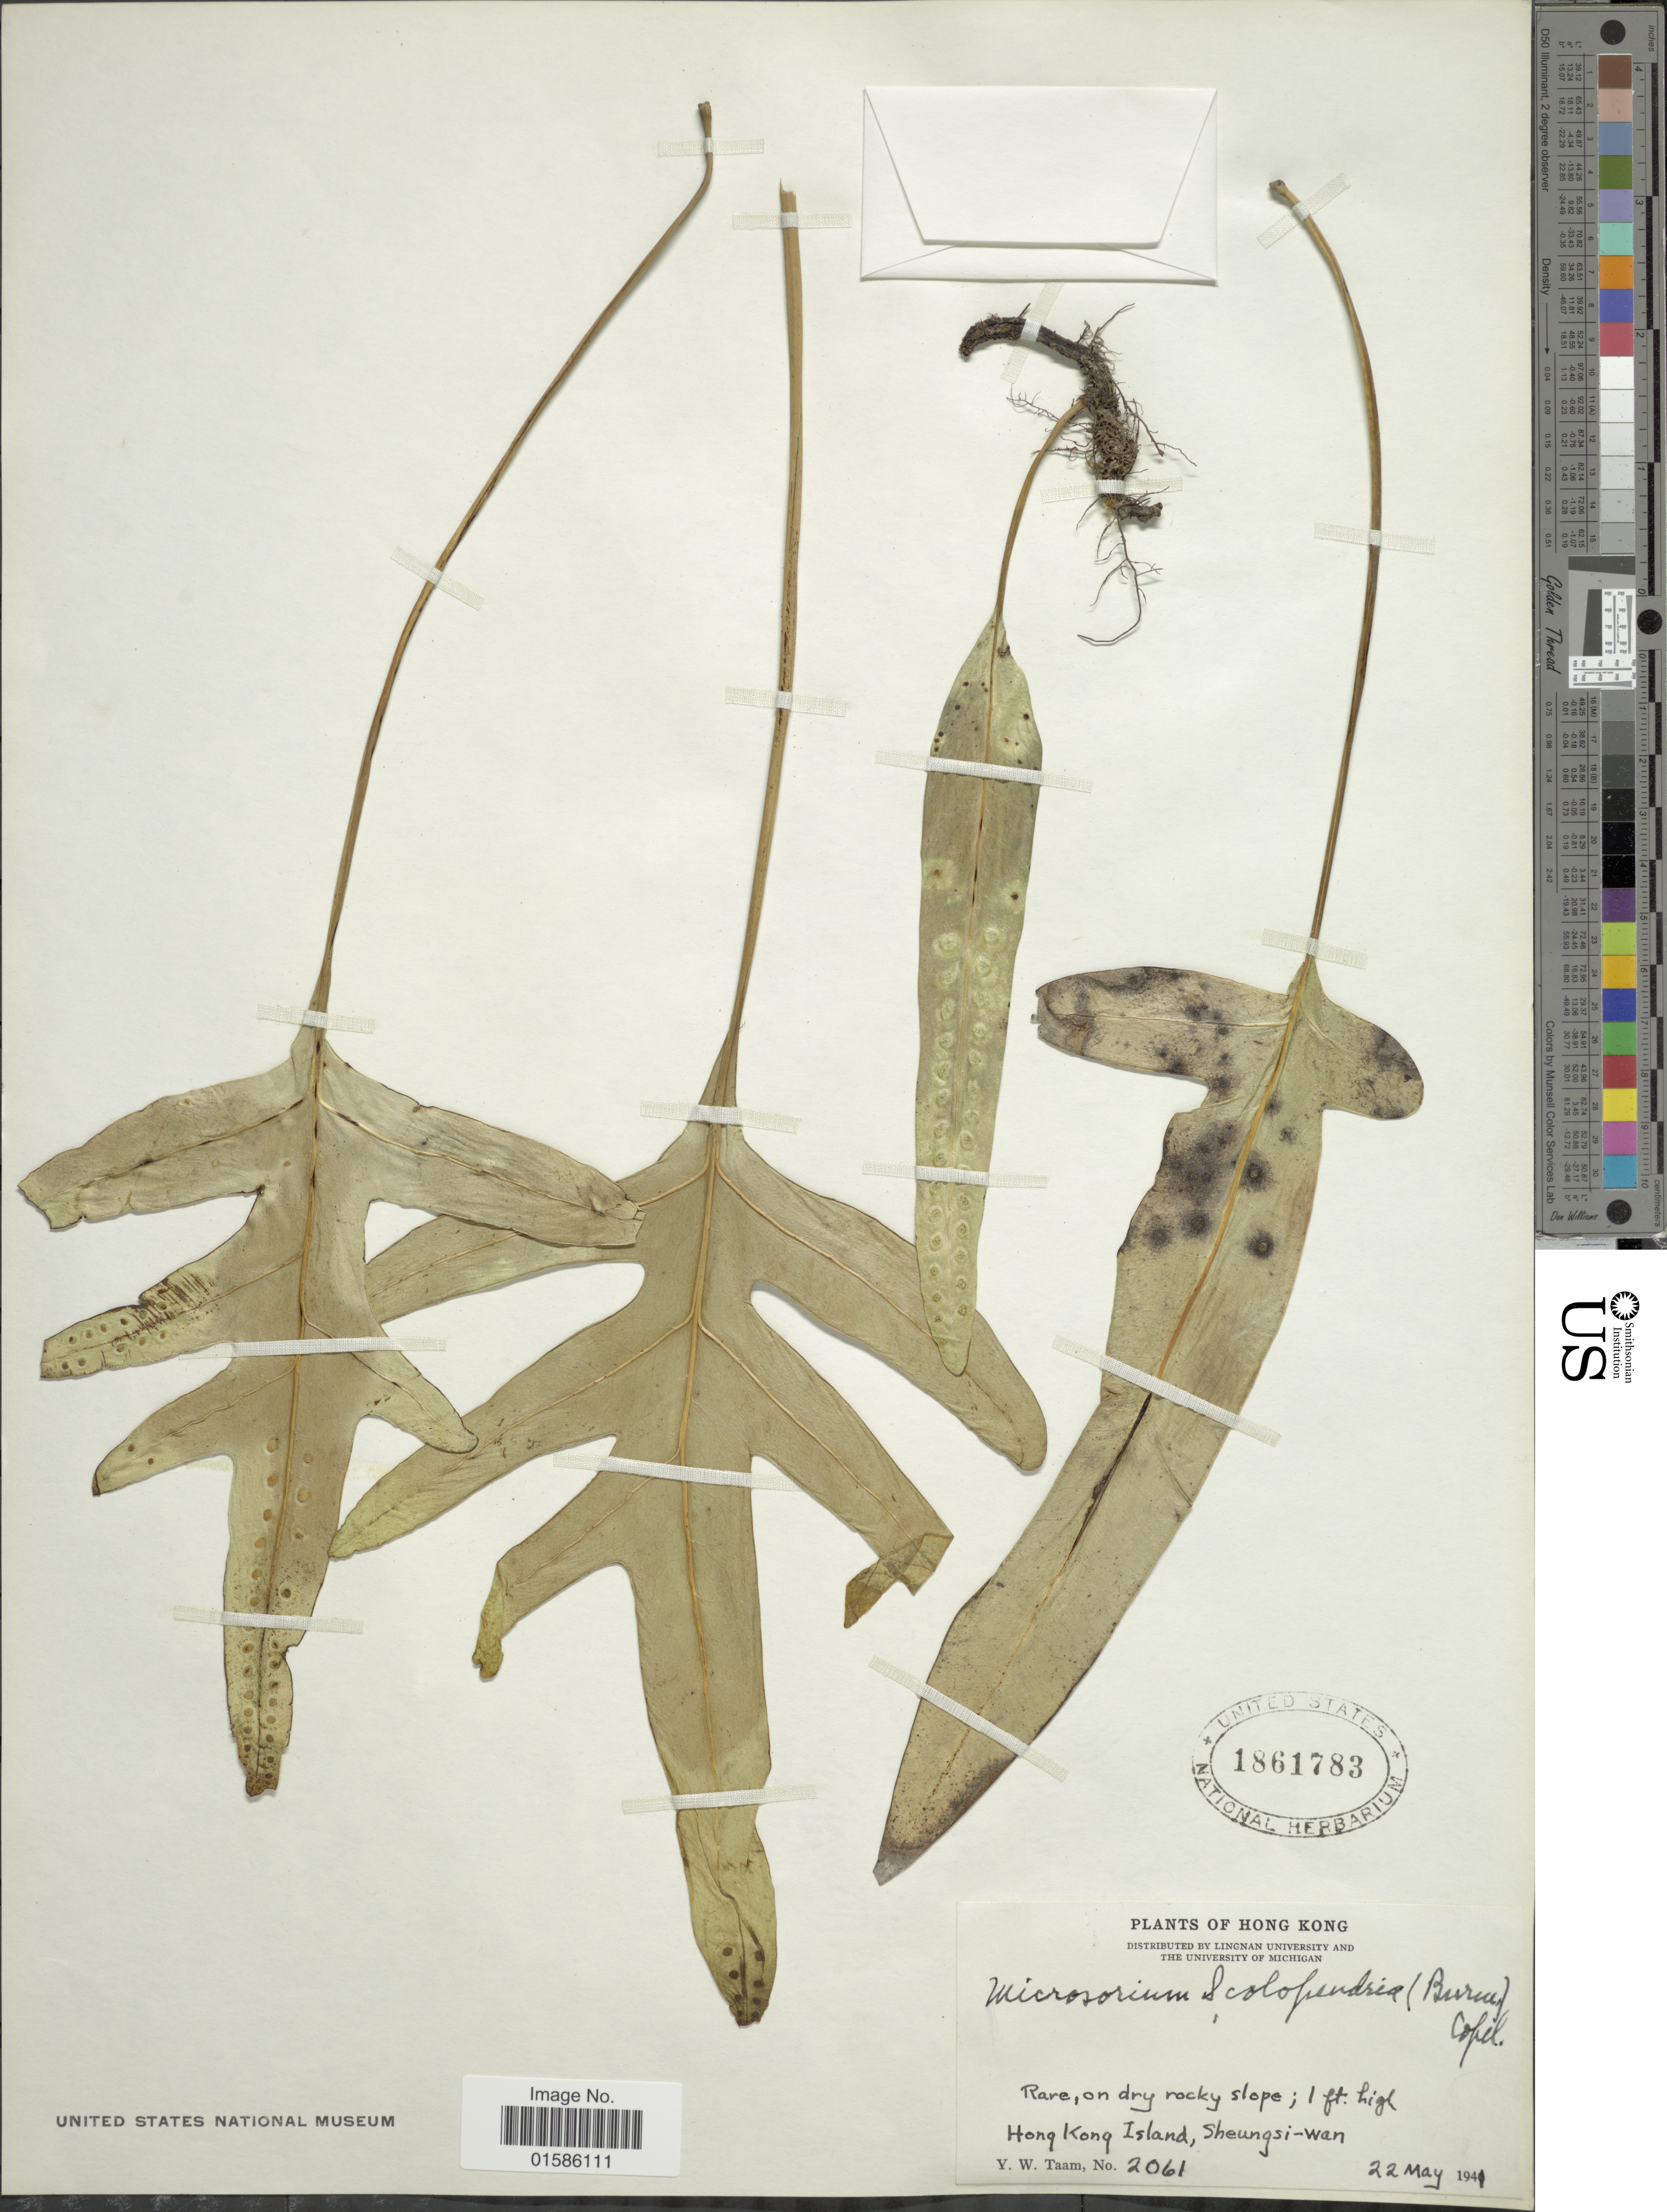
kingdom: Plantae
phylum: Tracheophyta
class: Polypodiopsida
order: Polypodiales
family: Polypodiaceae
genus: Microsorum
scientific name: Microsorum scolopendria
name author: (Burm. f.) Copel.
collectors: Y. W. Taam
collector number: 2061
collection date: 1941-05-22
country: China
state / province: Hong Kong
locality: Hong Kong Island, Sheungsi-Wan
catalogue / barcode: US 1861783